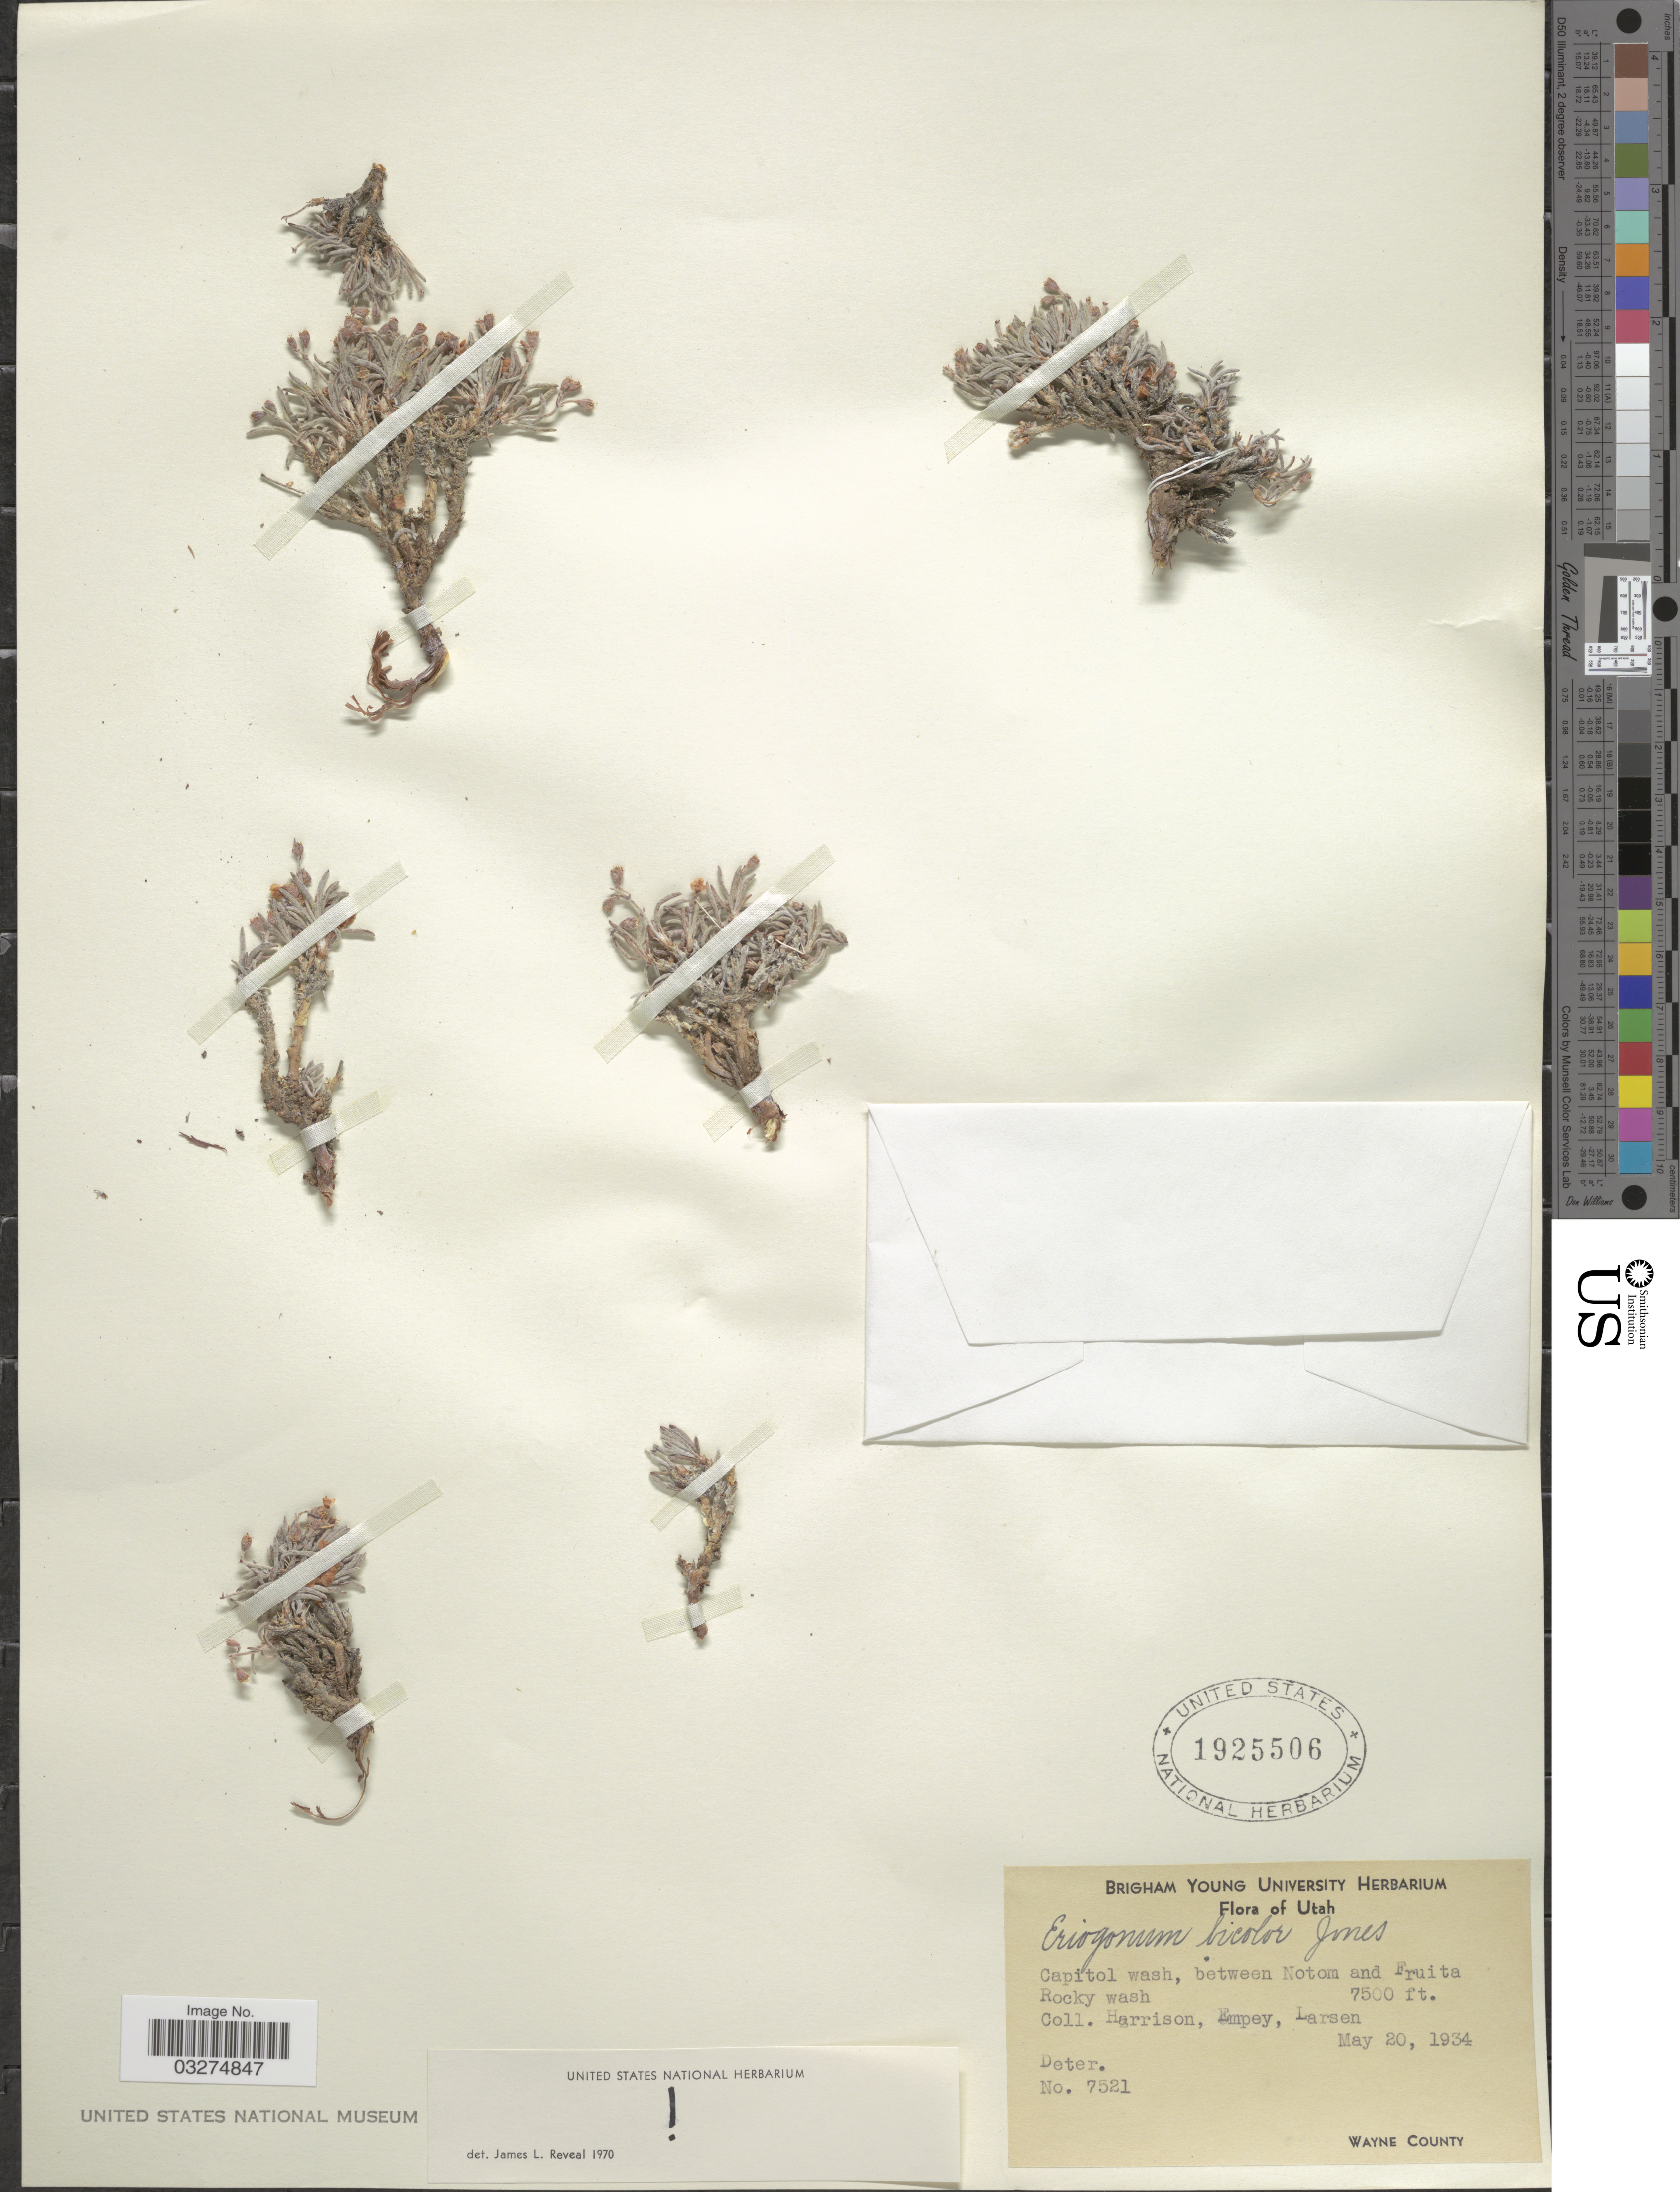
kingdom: Plantae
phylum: Tracheophyta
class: Magnoliopsida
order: Caryophyllales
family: Polygonaceae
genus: Eriogonum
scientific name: Eriogonum bicolor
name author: M.E. Jones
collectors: Harrison, Empey & -. Larsen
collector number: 7521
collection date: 1934-05-20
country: United States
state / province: Utah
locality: Capitol wash, between Notom and Fruita.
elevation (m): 2286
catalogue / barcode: US 1925506